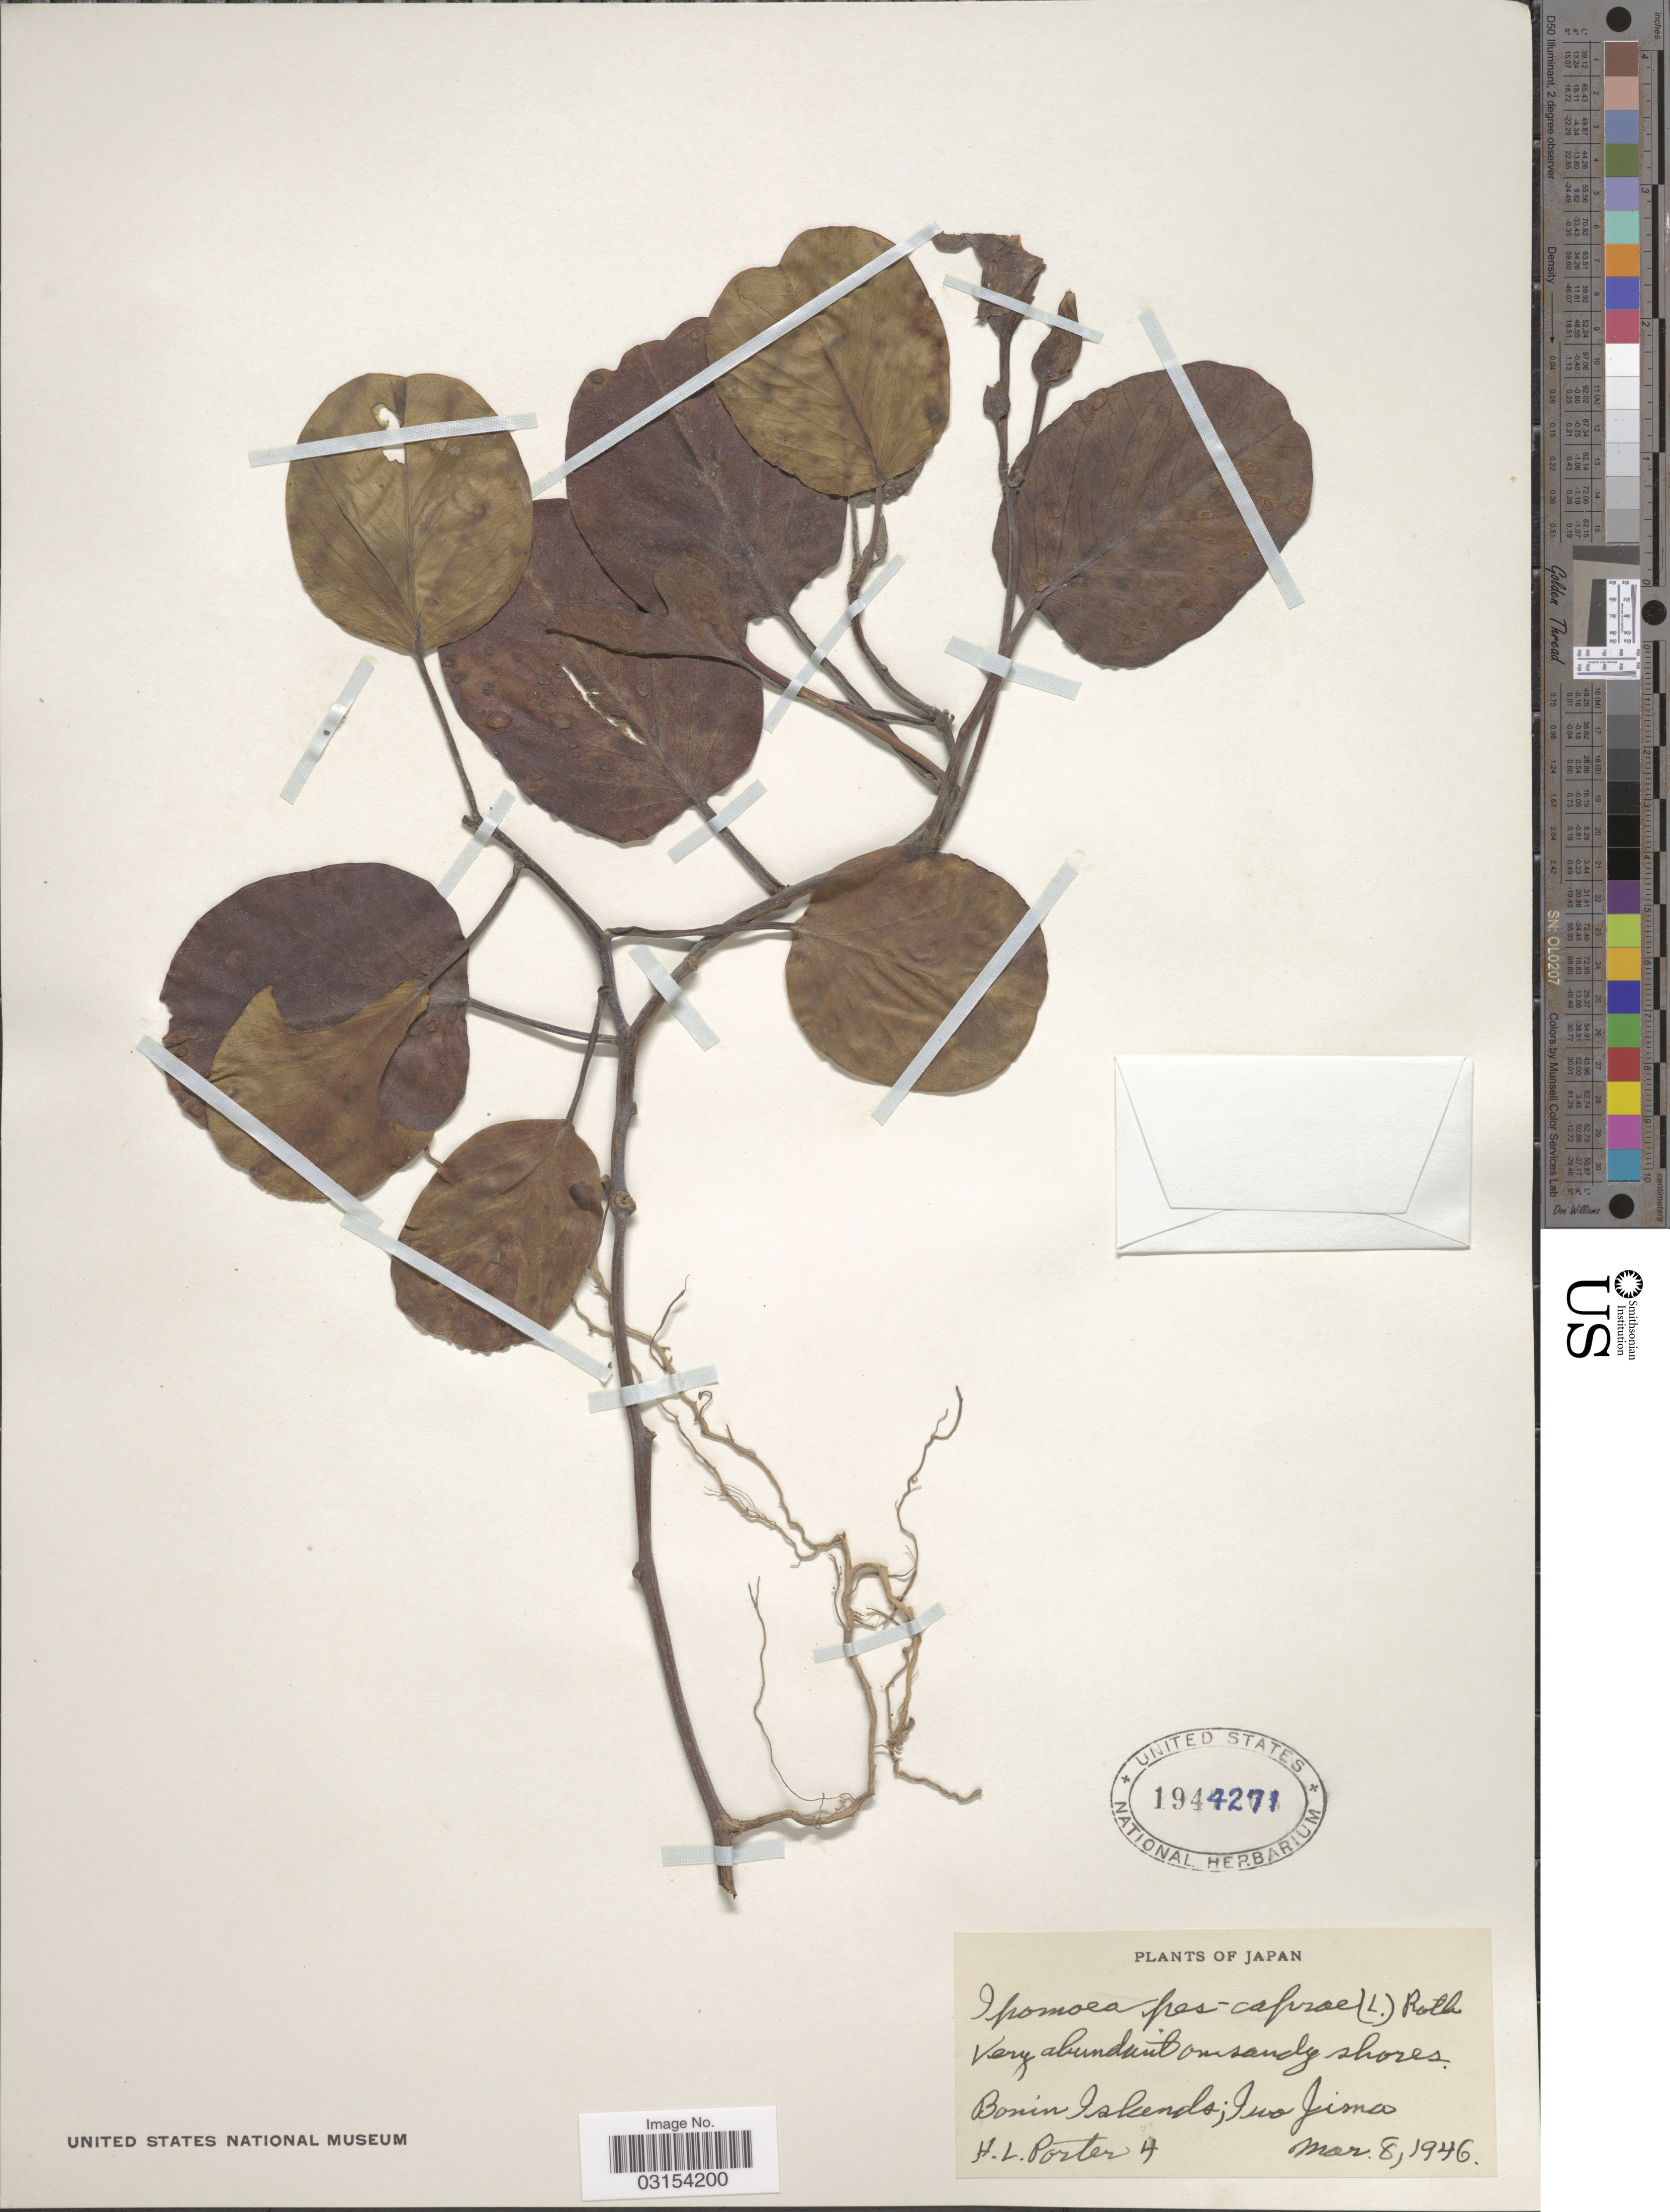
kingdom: Plantae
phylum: Tracheophyta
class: Magnoliopsida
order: Solanales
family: Convolvulaceae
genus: Ipomoea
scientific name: Ipomoea pes-caprae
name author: (L.) R. Br.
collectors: H. L. Porter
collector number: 4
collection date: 1946-03-08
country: Japan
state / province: Tokyo, Federal City of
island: Bonin Islands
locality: Bonin Islands; Iwo Jima.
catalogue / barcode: US 1944271